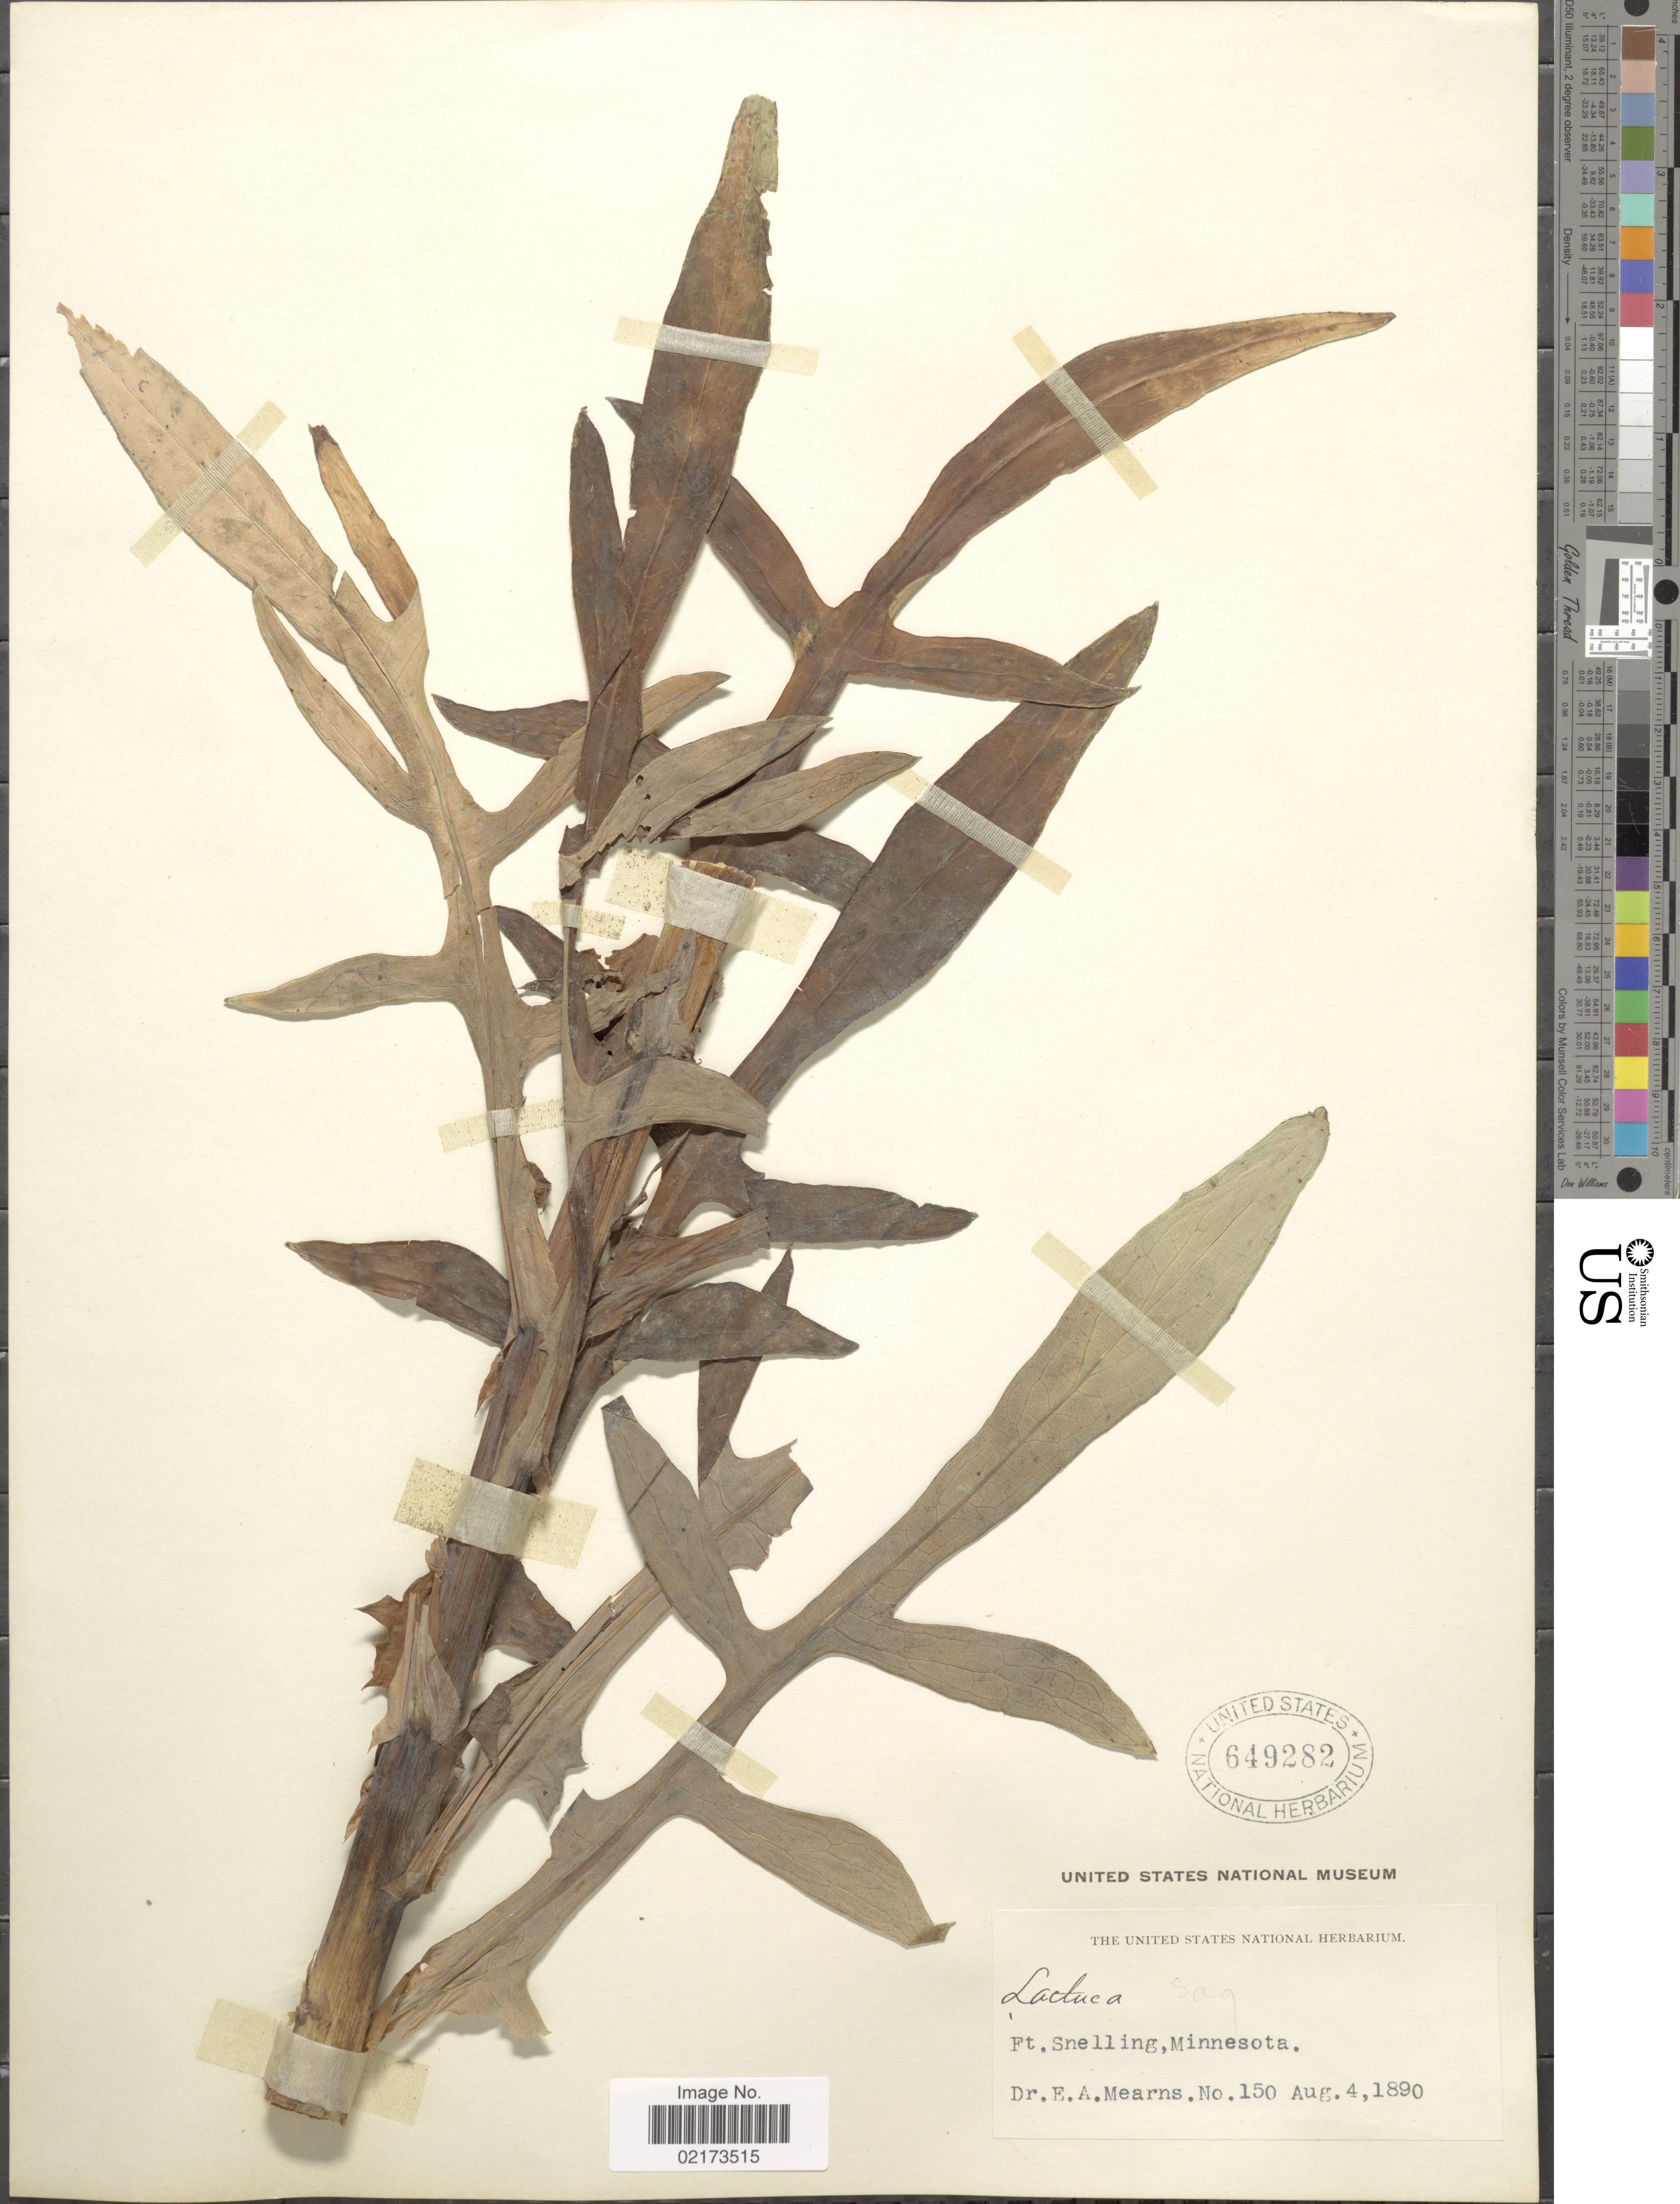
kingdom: Plantae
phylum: Tracheophyta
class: Magnoliopsida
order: Asterales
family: Asteraceae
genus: Lactuca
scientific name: Lactuca canadensis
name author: L.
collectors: E. A. Mearns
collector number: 150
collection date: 1890-08-04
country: United States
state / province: Minnesota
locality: Ft. Snelling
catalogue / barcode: US 649282